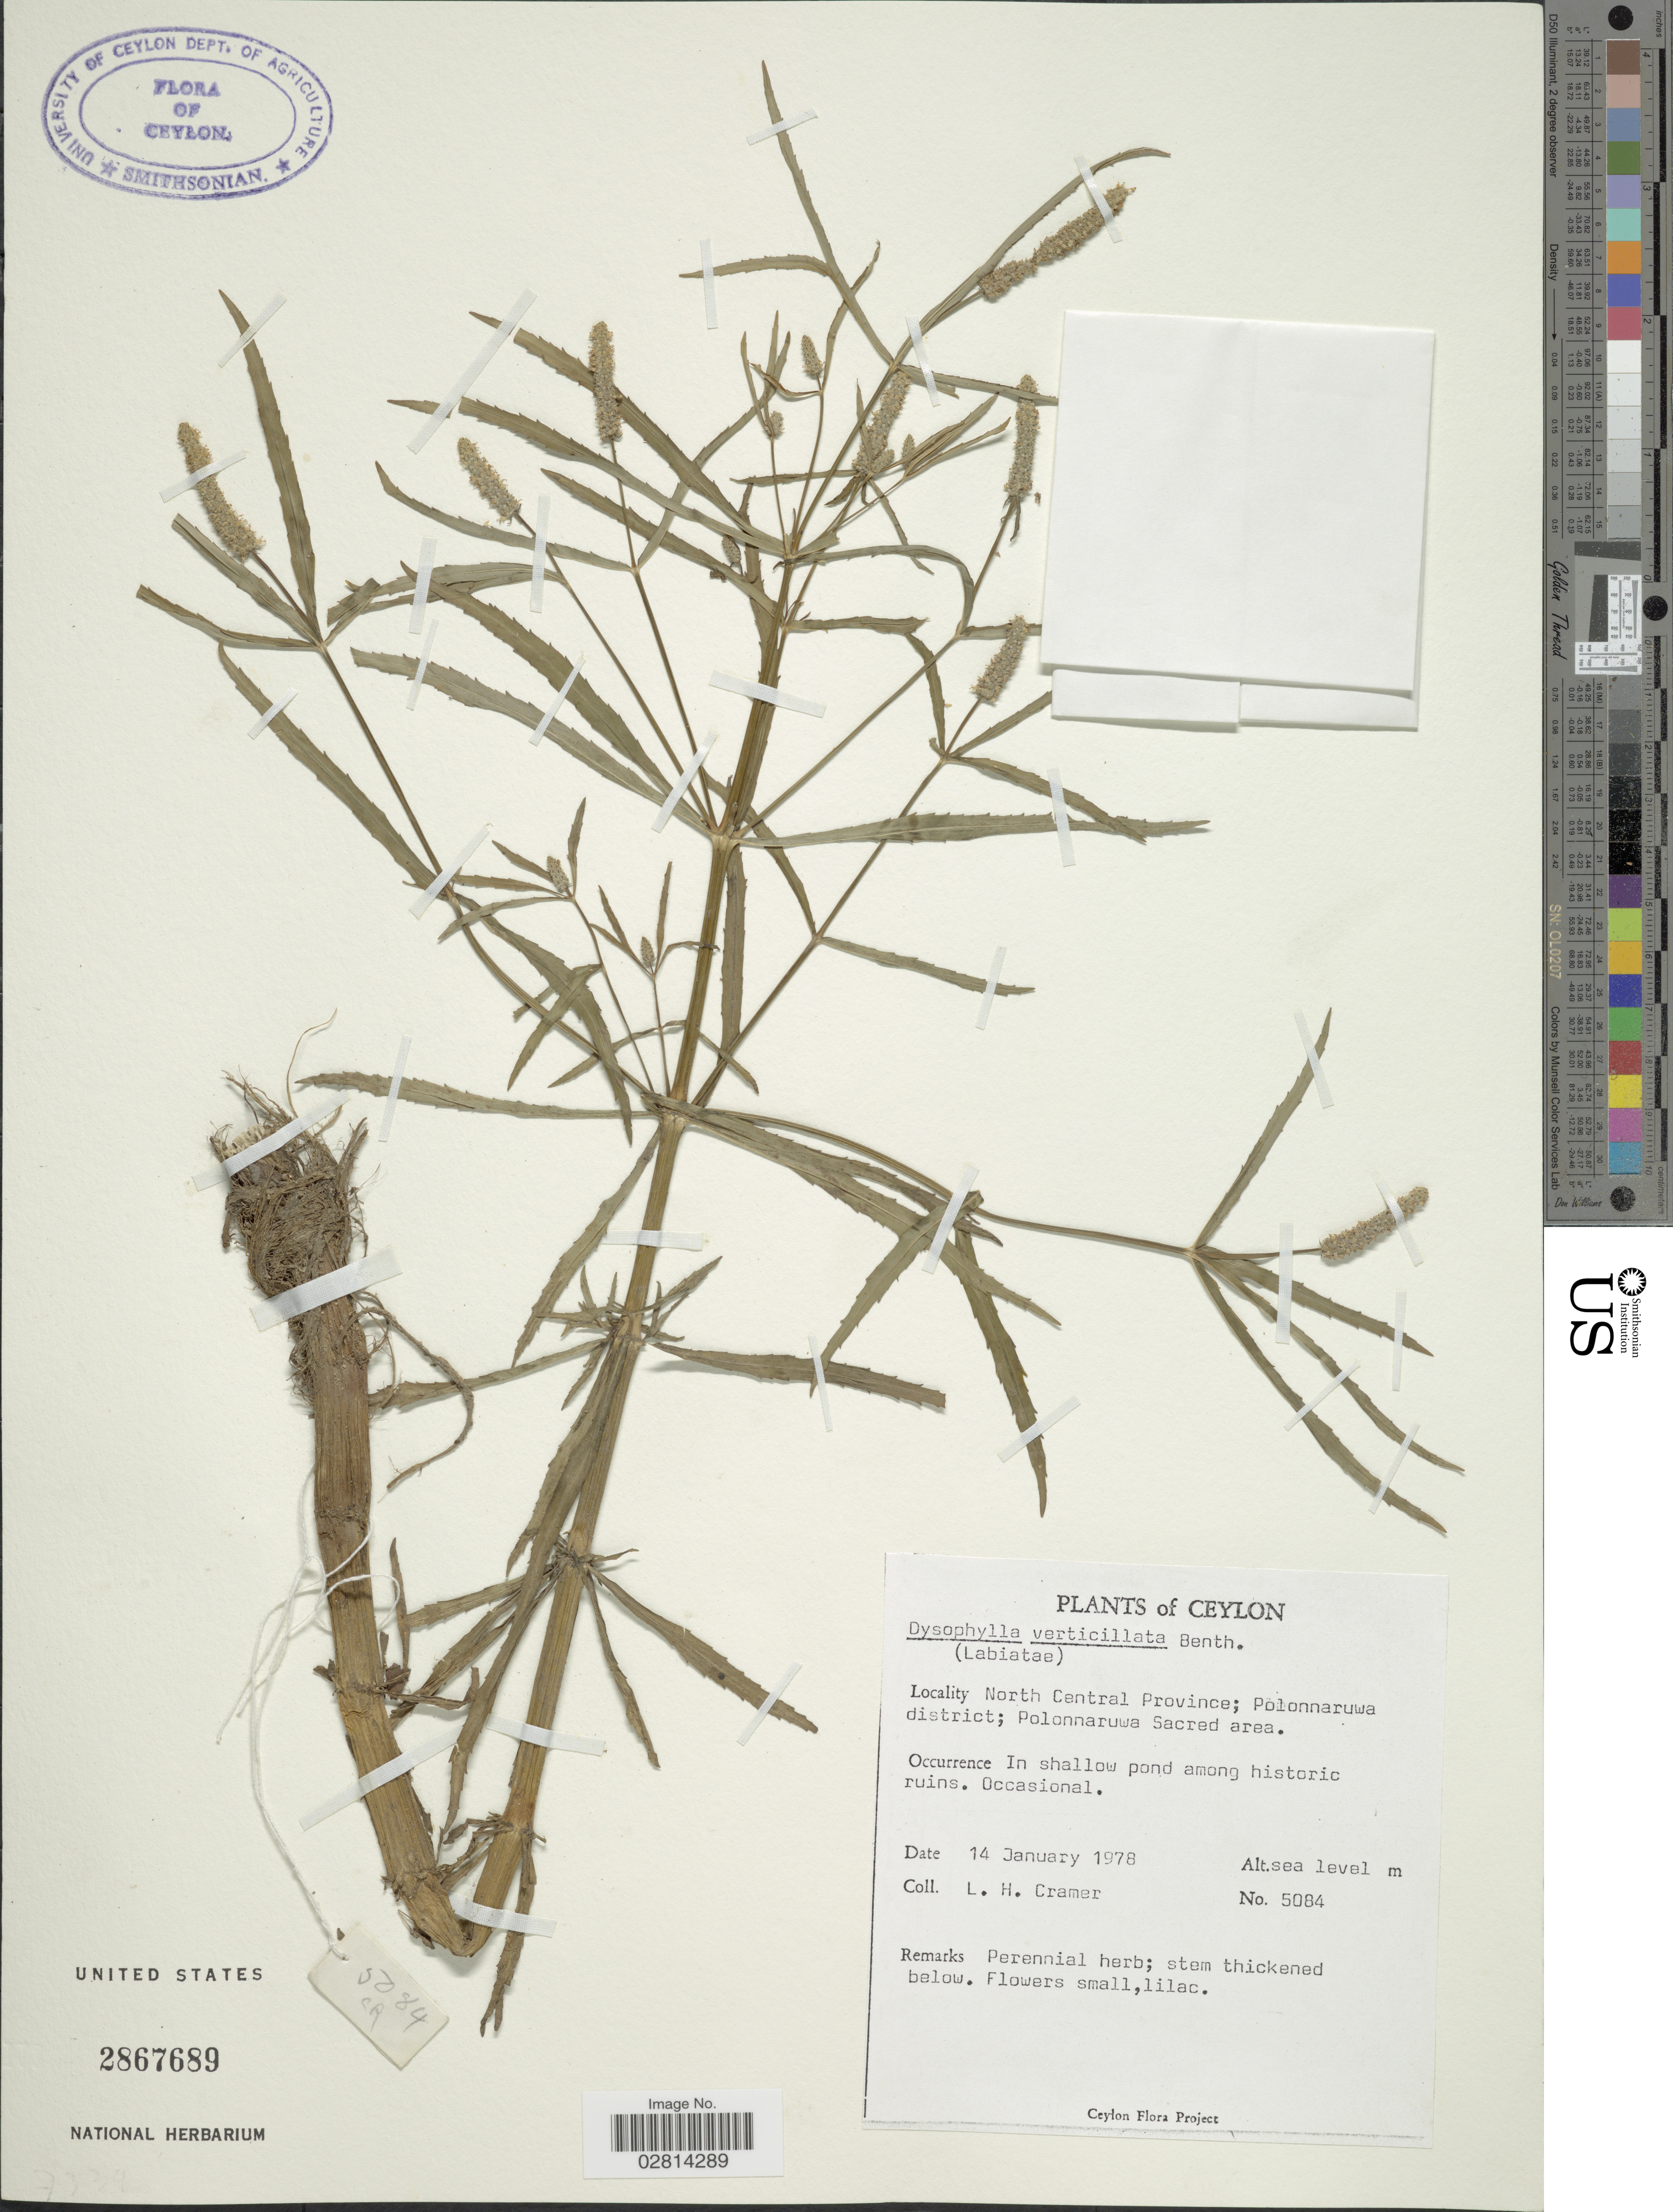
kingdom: Plantae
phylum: Tracheophyta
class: Magnoliopsida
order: Lamiales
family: Lamiaceae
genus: Pogostemon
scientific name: Pogostemon stellatus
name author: (Lour.) Kuntze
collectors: L. H. Cramer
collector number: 5084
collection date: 1978-01-14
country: Sri Lanka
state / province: North Central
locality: Ceylon. Polonnaruwa district; Polonnaruwa Sacred area.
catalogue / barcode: US 2867689